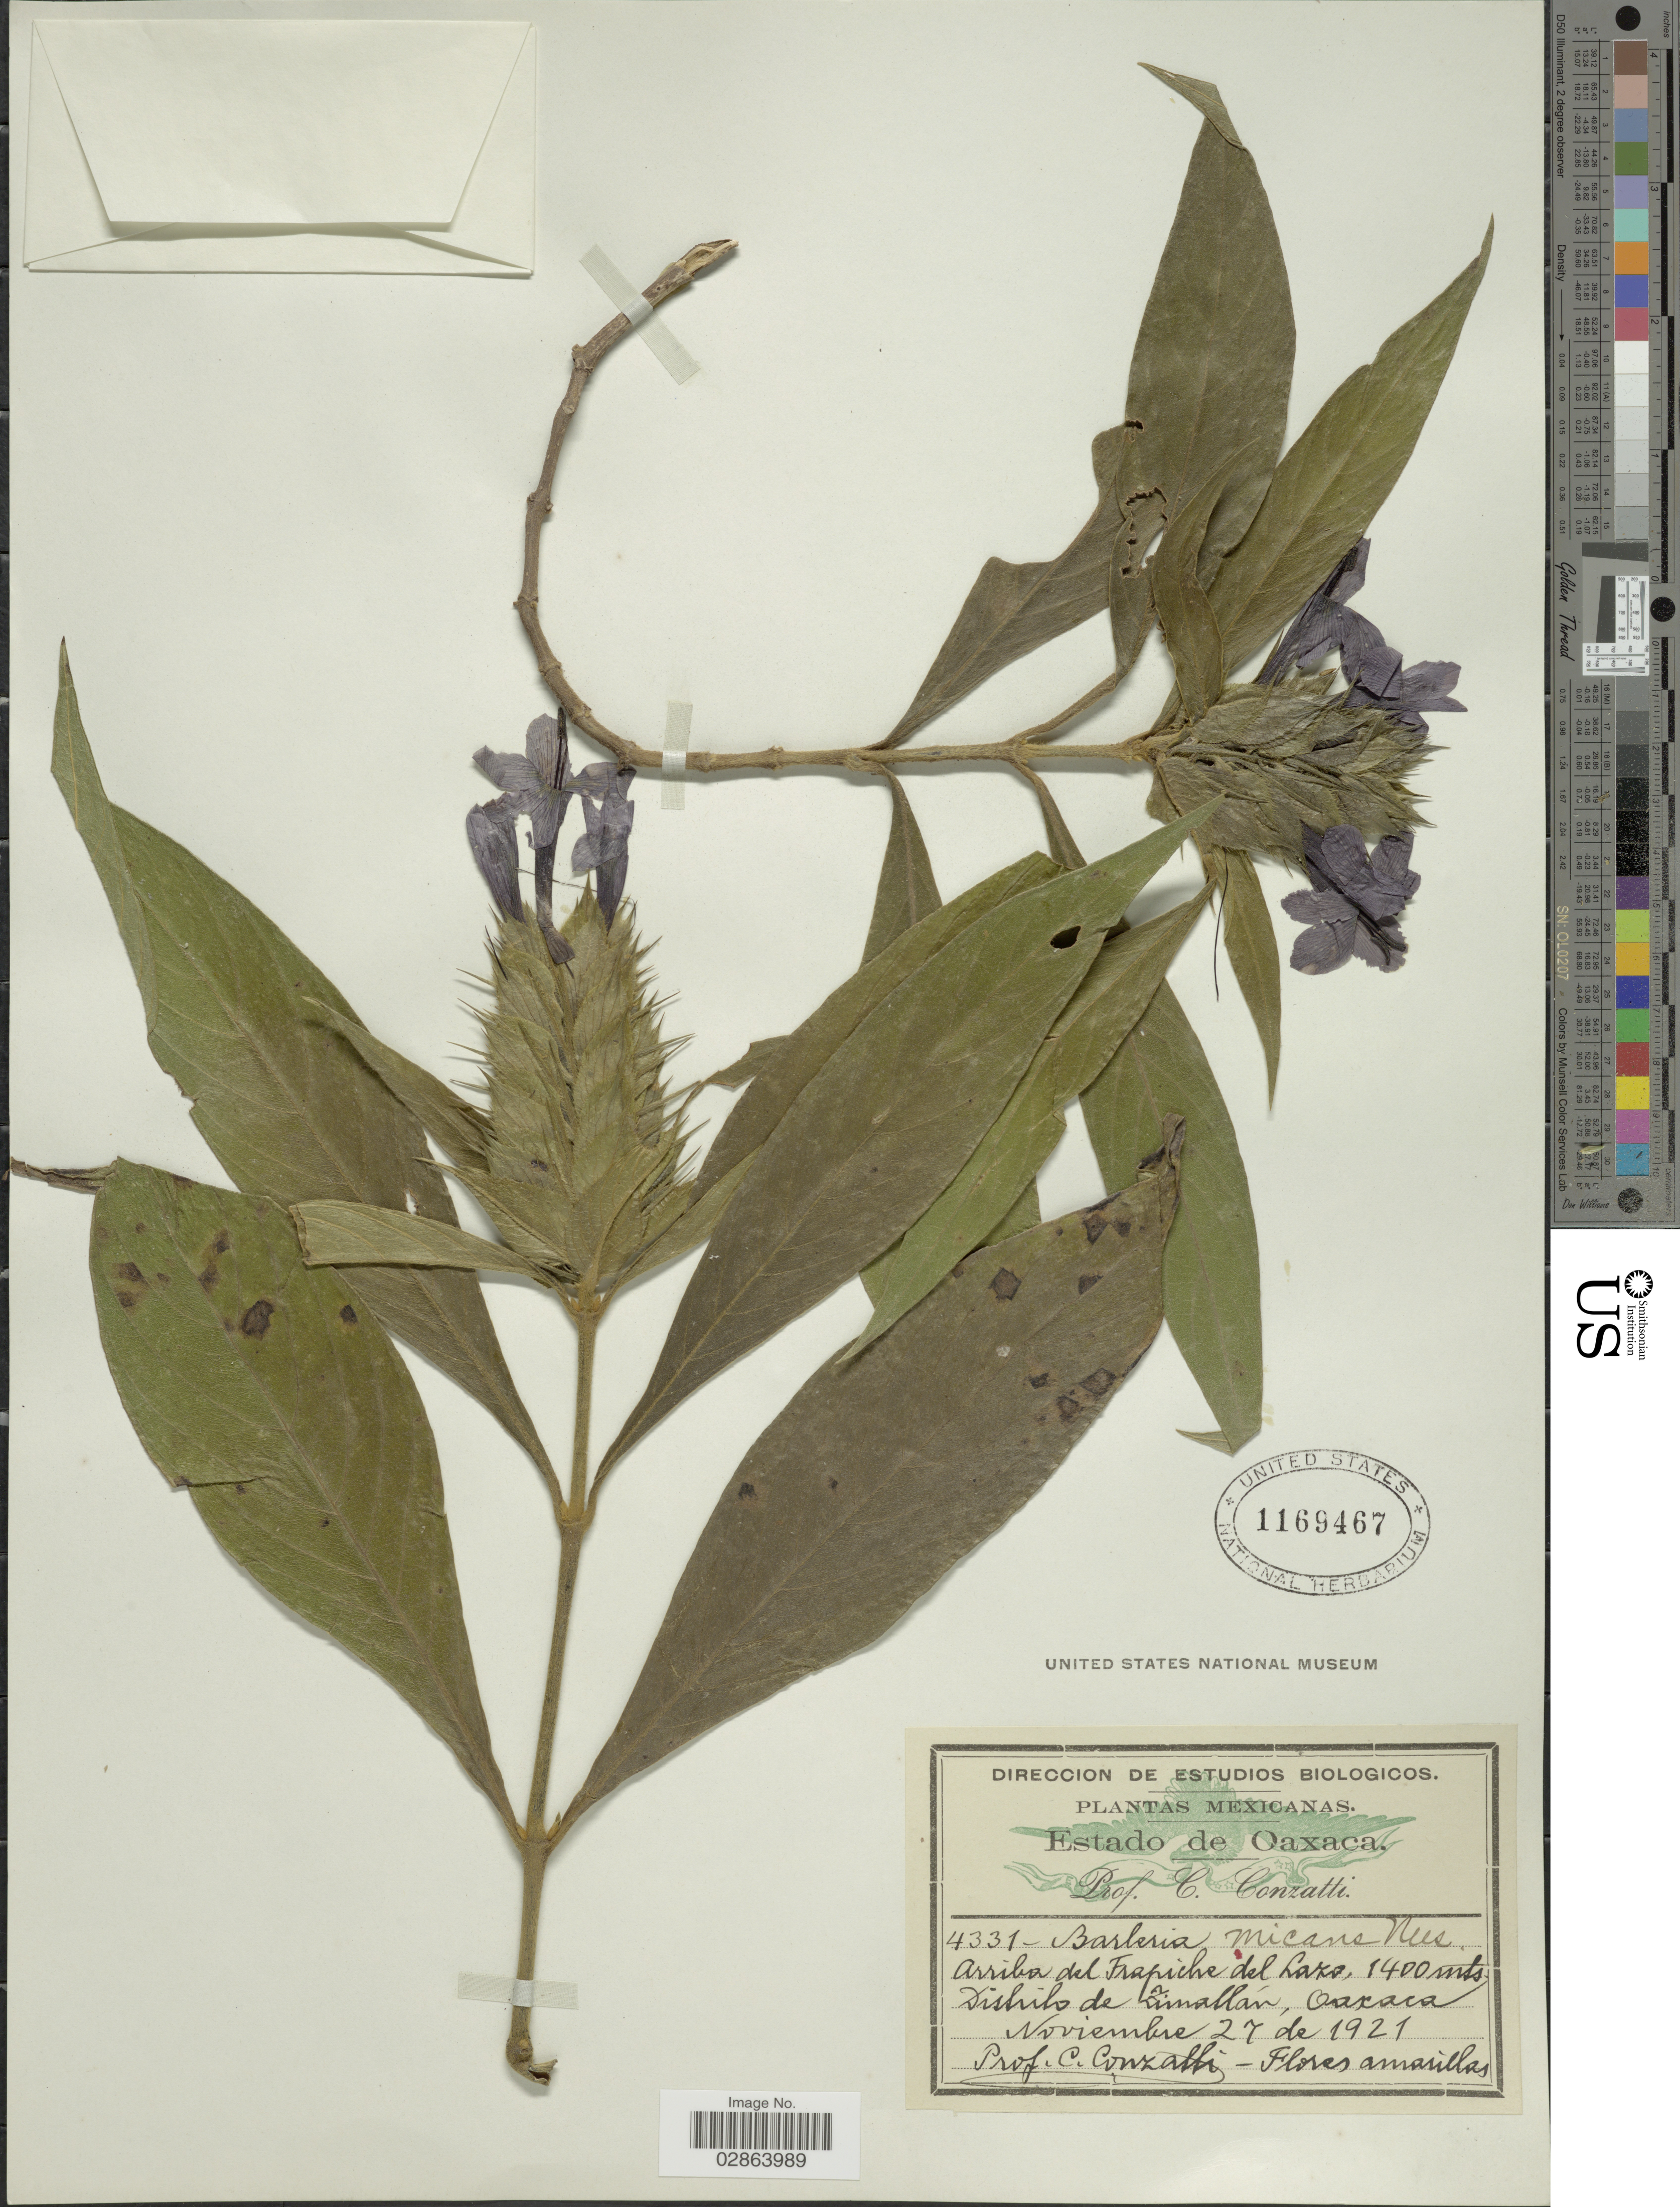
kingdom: Plantae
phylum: Tracheophyta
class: Magnoliopsida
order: Lamiales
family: Acanthaceae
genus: Barleria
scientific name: Barleria oenotheroides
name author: Dum. Cours.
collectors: C. Conzatti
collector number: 4331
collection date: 1921-11-27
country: Mexico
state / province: Oaxaca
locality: Arriba del Frapiche el Lazo, Dishilo de Zimallán, Oaxaca.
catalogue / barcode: US 1169467